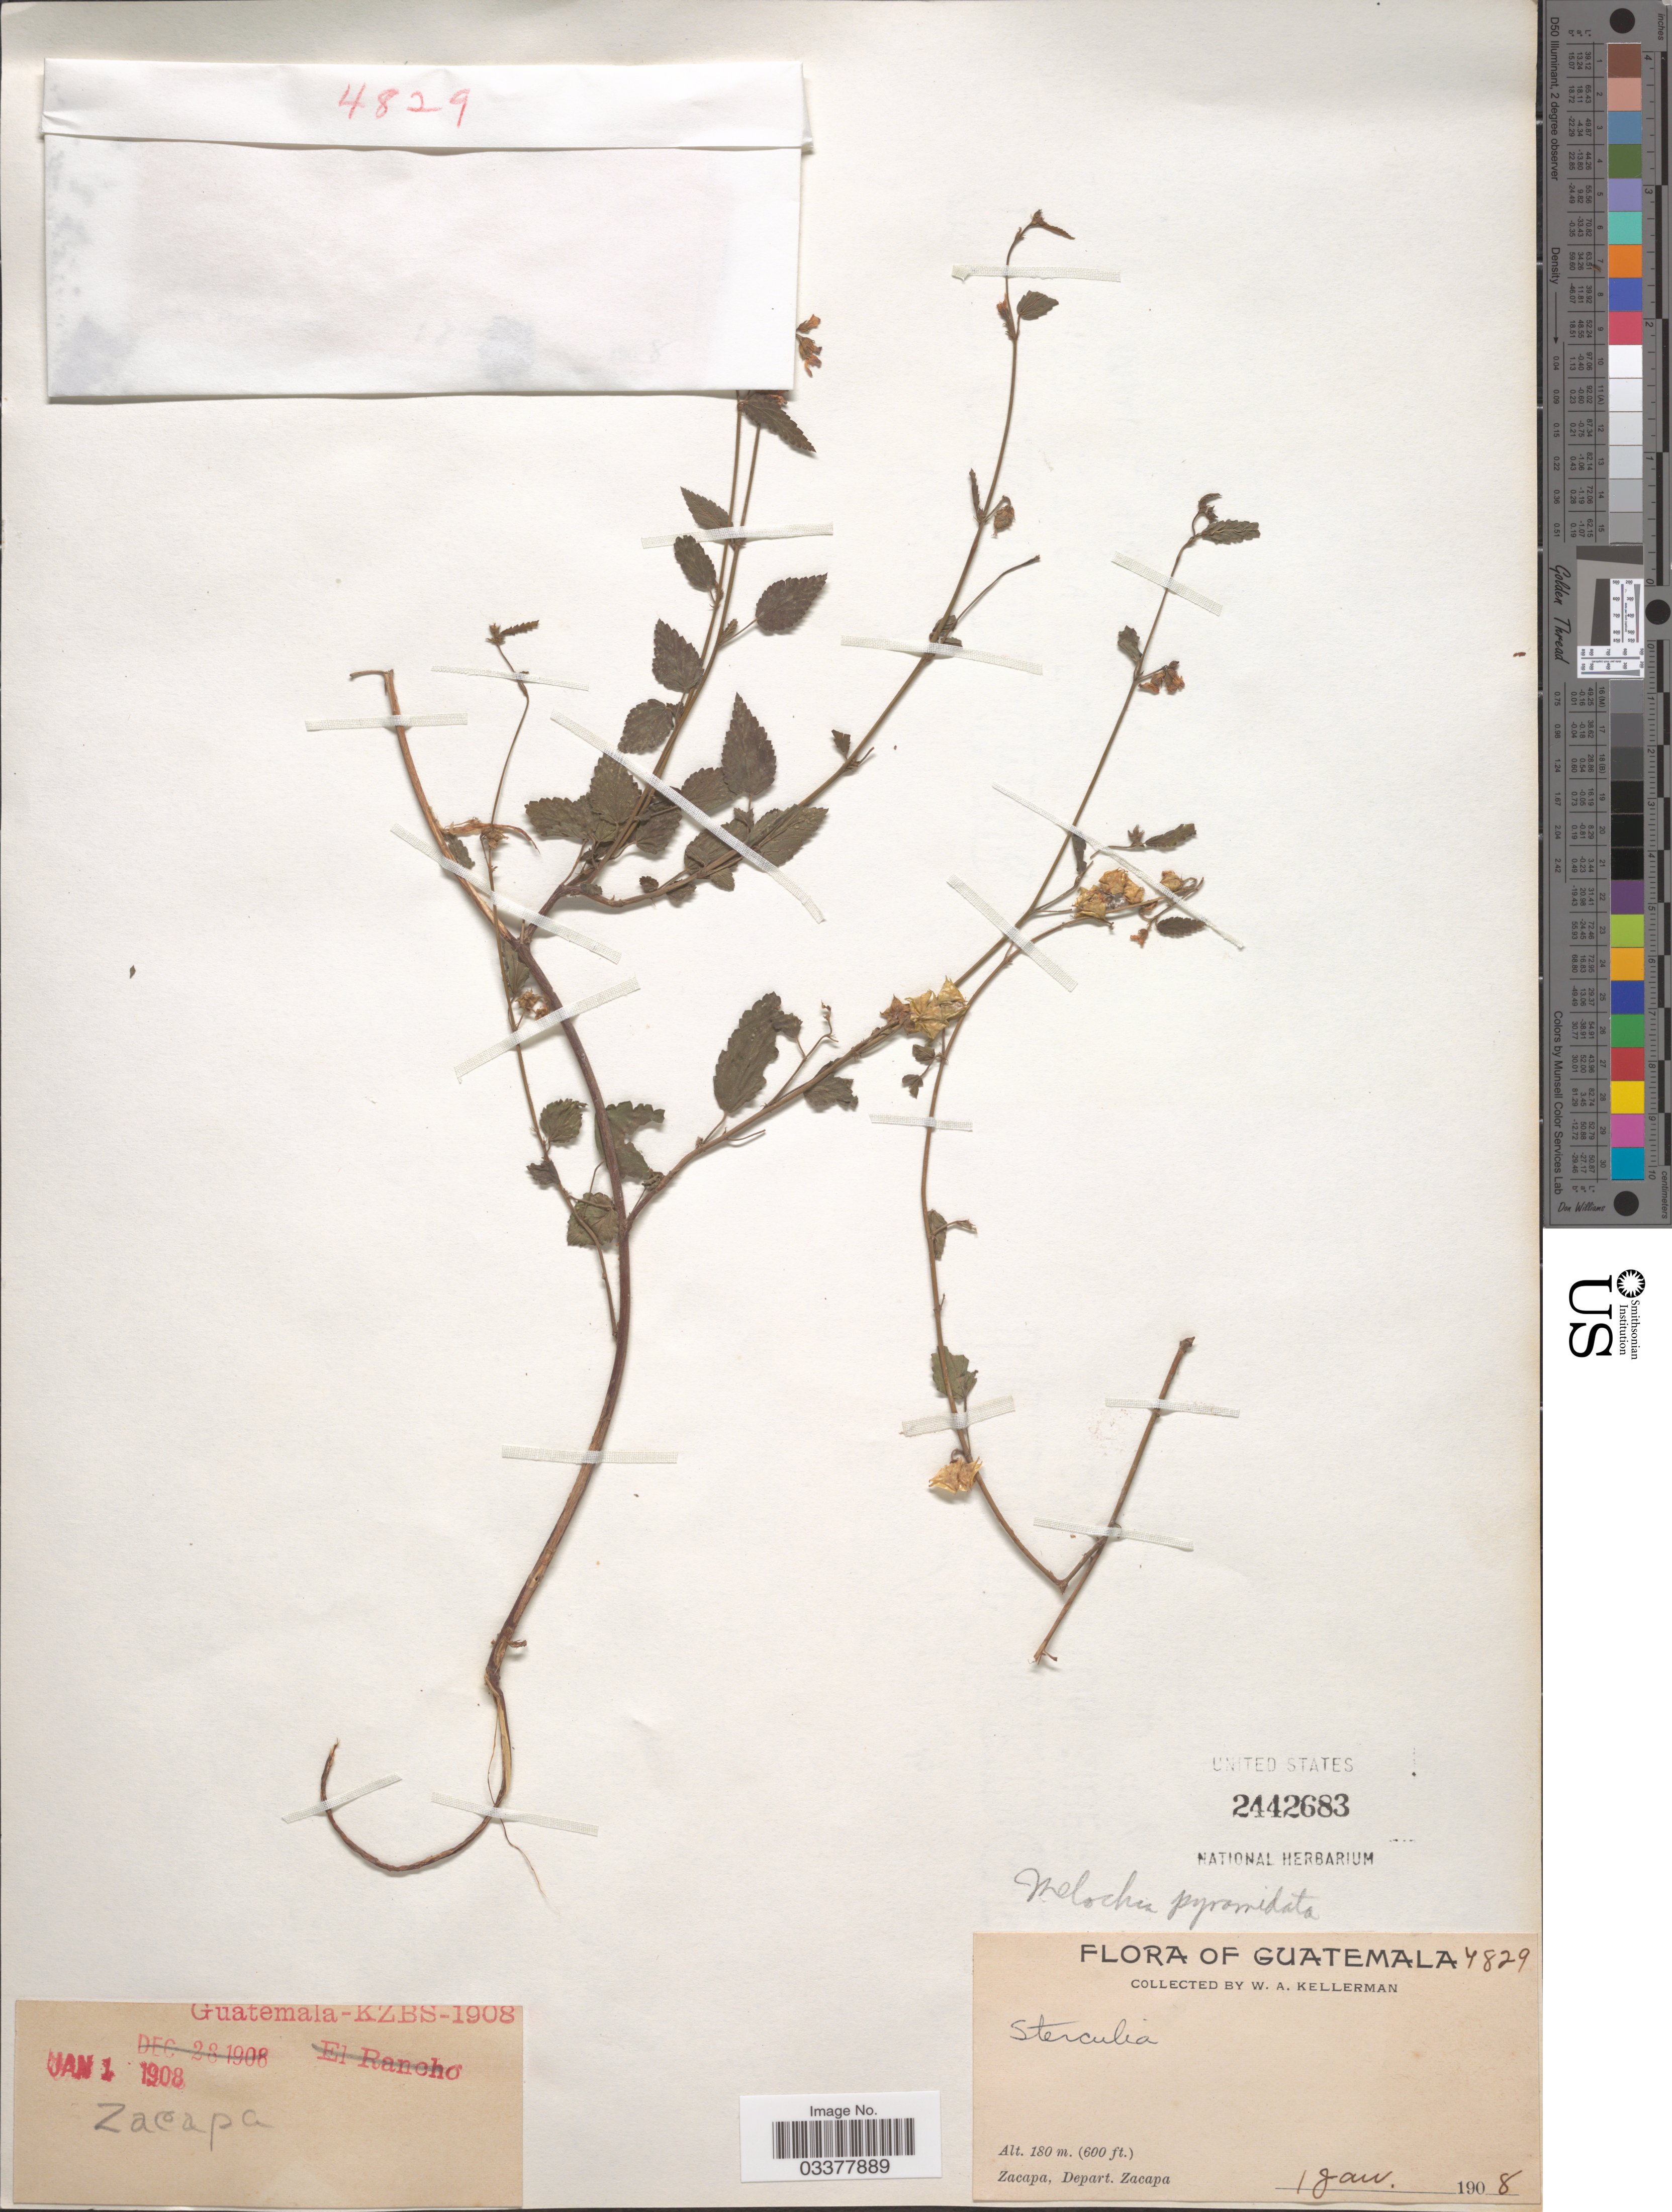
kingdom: Plantae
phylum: Tracheophyta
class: Magnoliopsida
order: Malvales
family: Malvaceae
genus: Melochia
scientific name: Melochia pyramidata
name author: L.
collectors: W. Kellerman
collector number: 4829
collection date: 1908-01-01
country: Guatemala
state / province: Zacapa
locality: Depart. Zacapa.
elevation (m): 180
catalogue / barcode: US 2442683